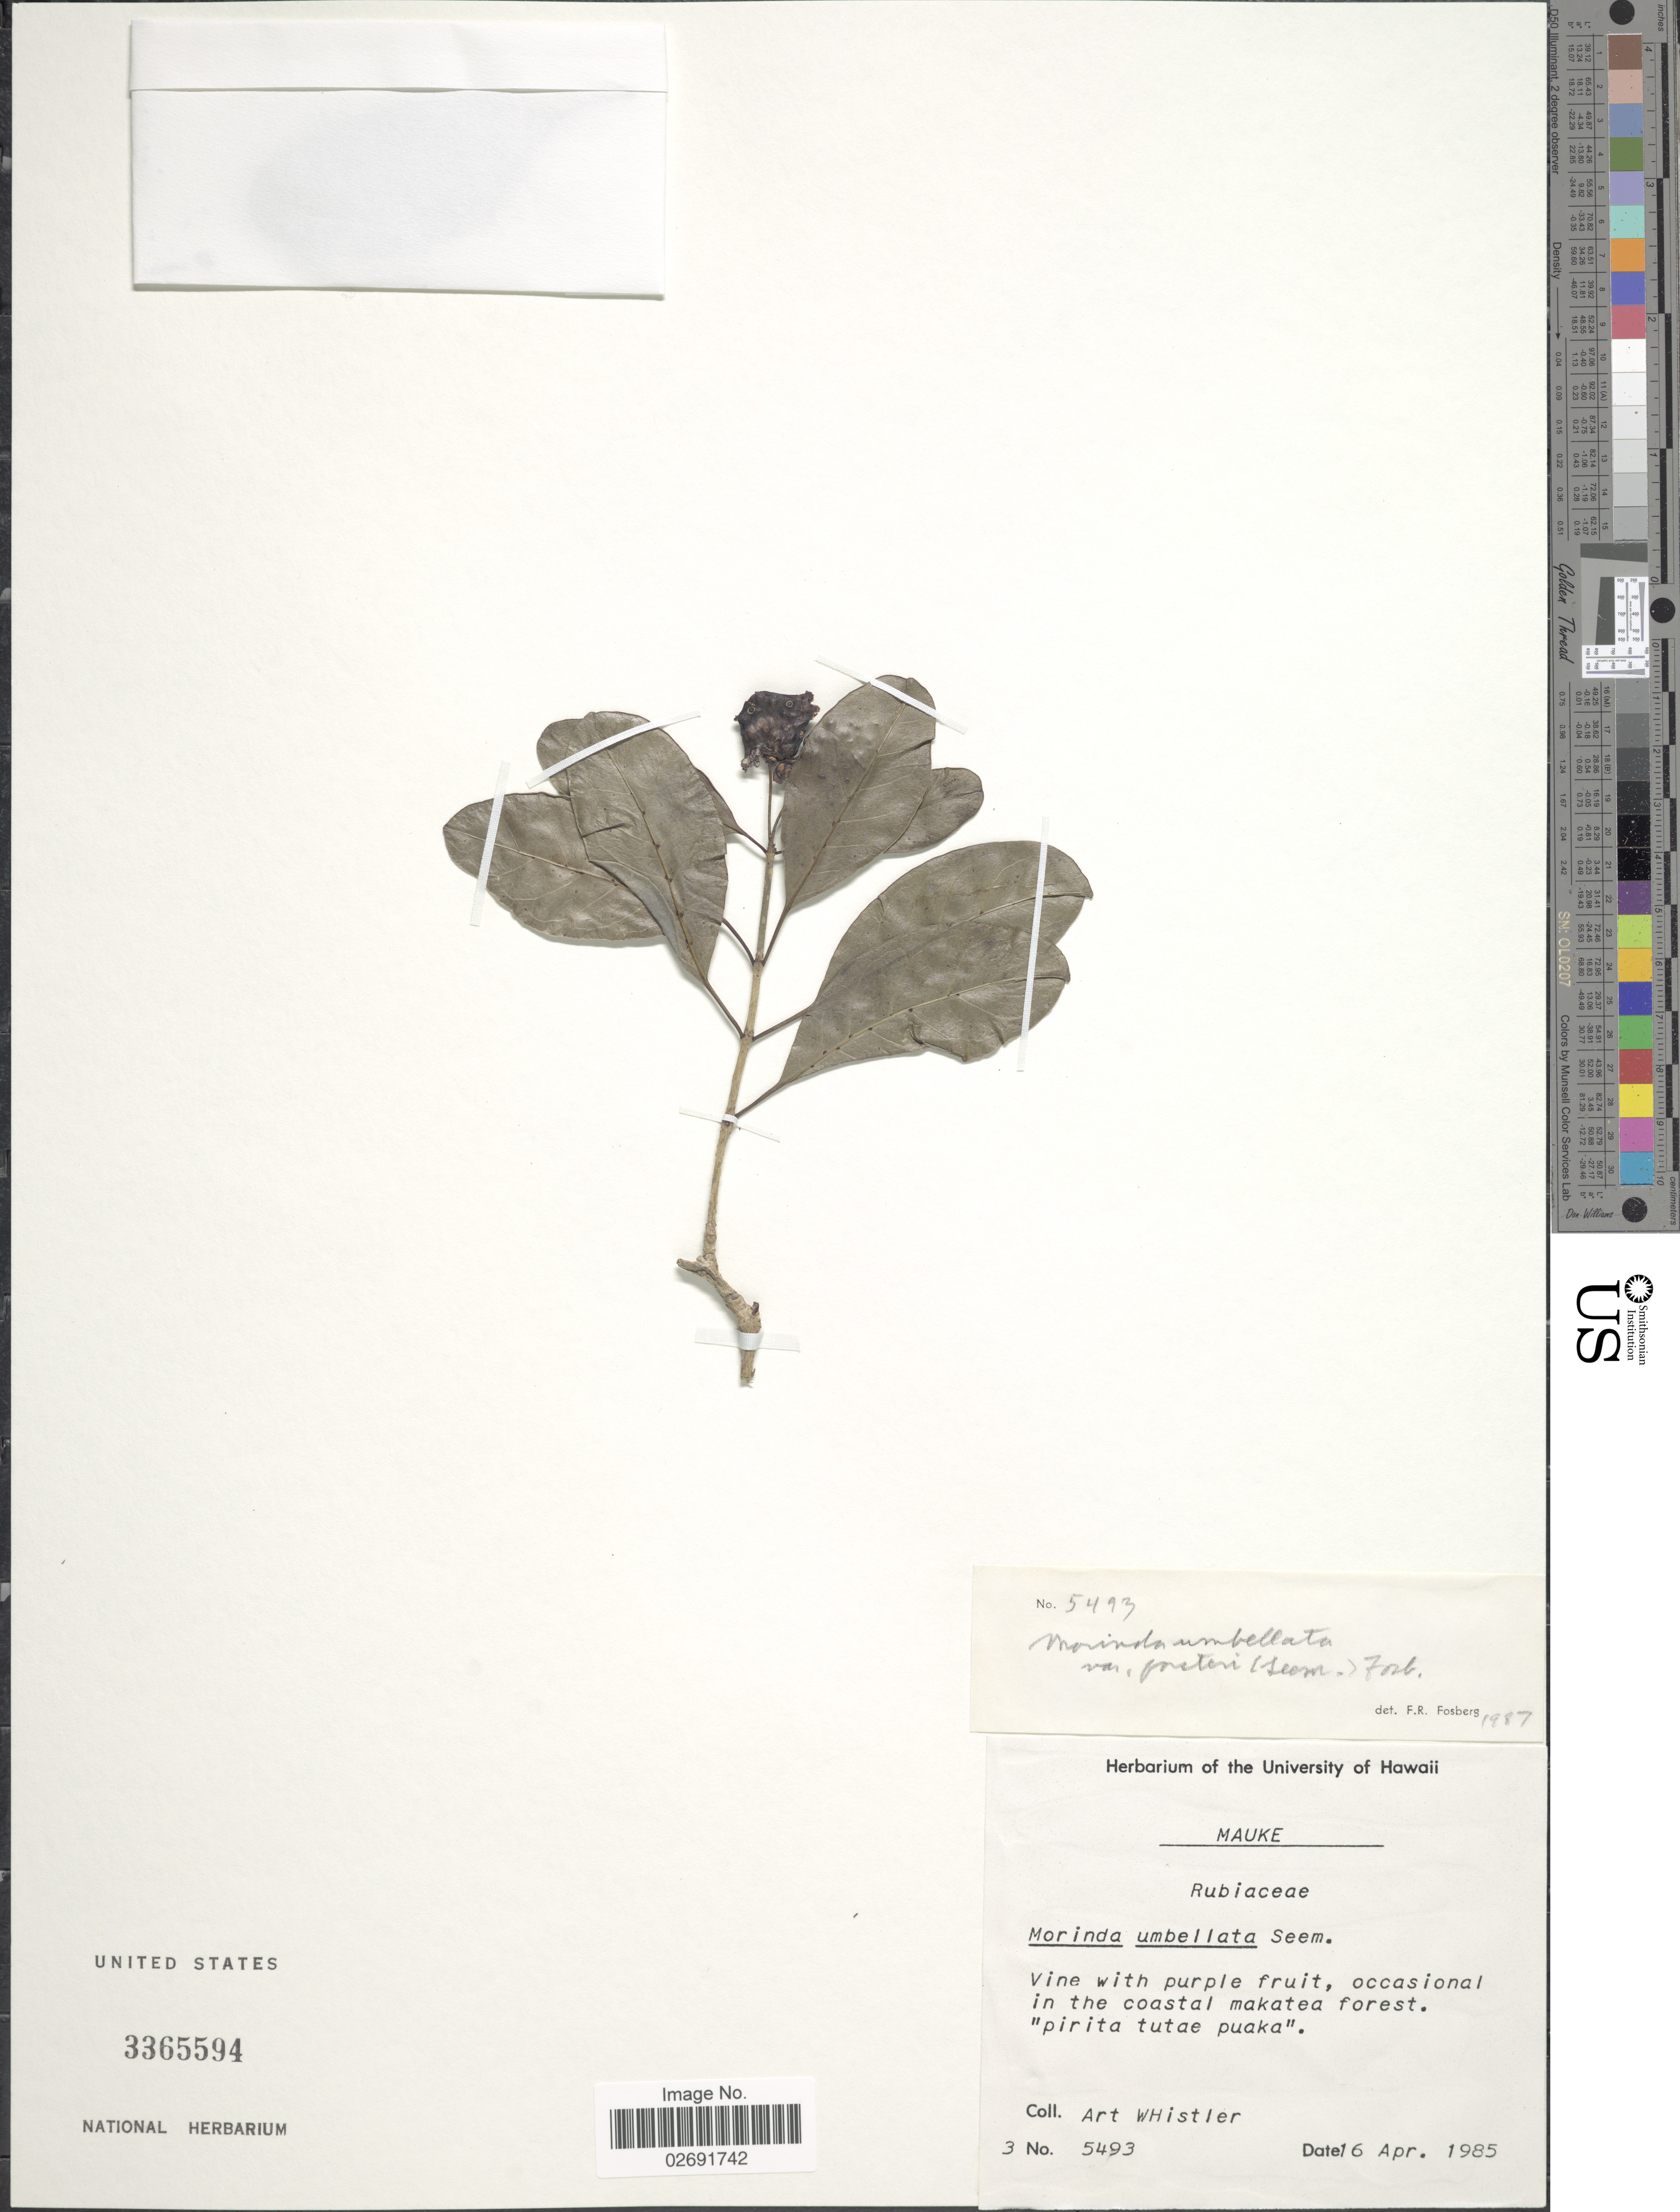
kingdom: Plantae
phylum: Tracheophyta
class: Magnoliopsida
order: Gentianales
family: Rubiaceae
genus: Gynochthodes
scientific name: Gynochthodes umbellata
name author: (L.) Razafim. & B. Bremer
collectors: A. Whistler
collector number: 5493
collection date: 1985-04-16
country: Cook Islands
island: Mauke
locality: Occasional in the coastal makatea forest.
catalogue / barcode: US 3365594